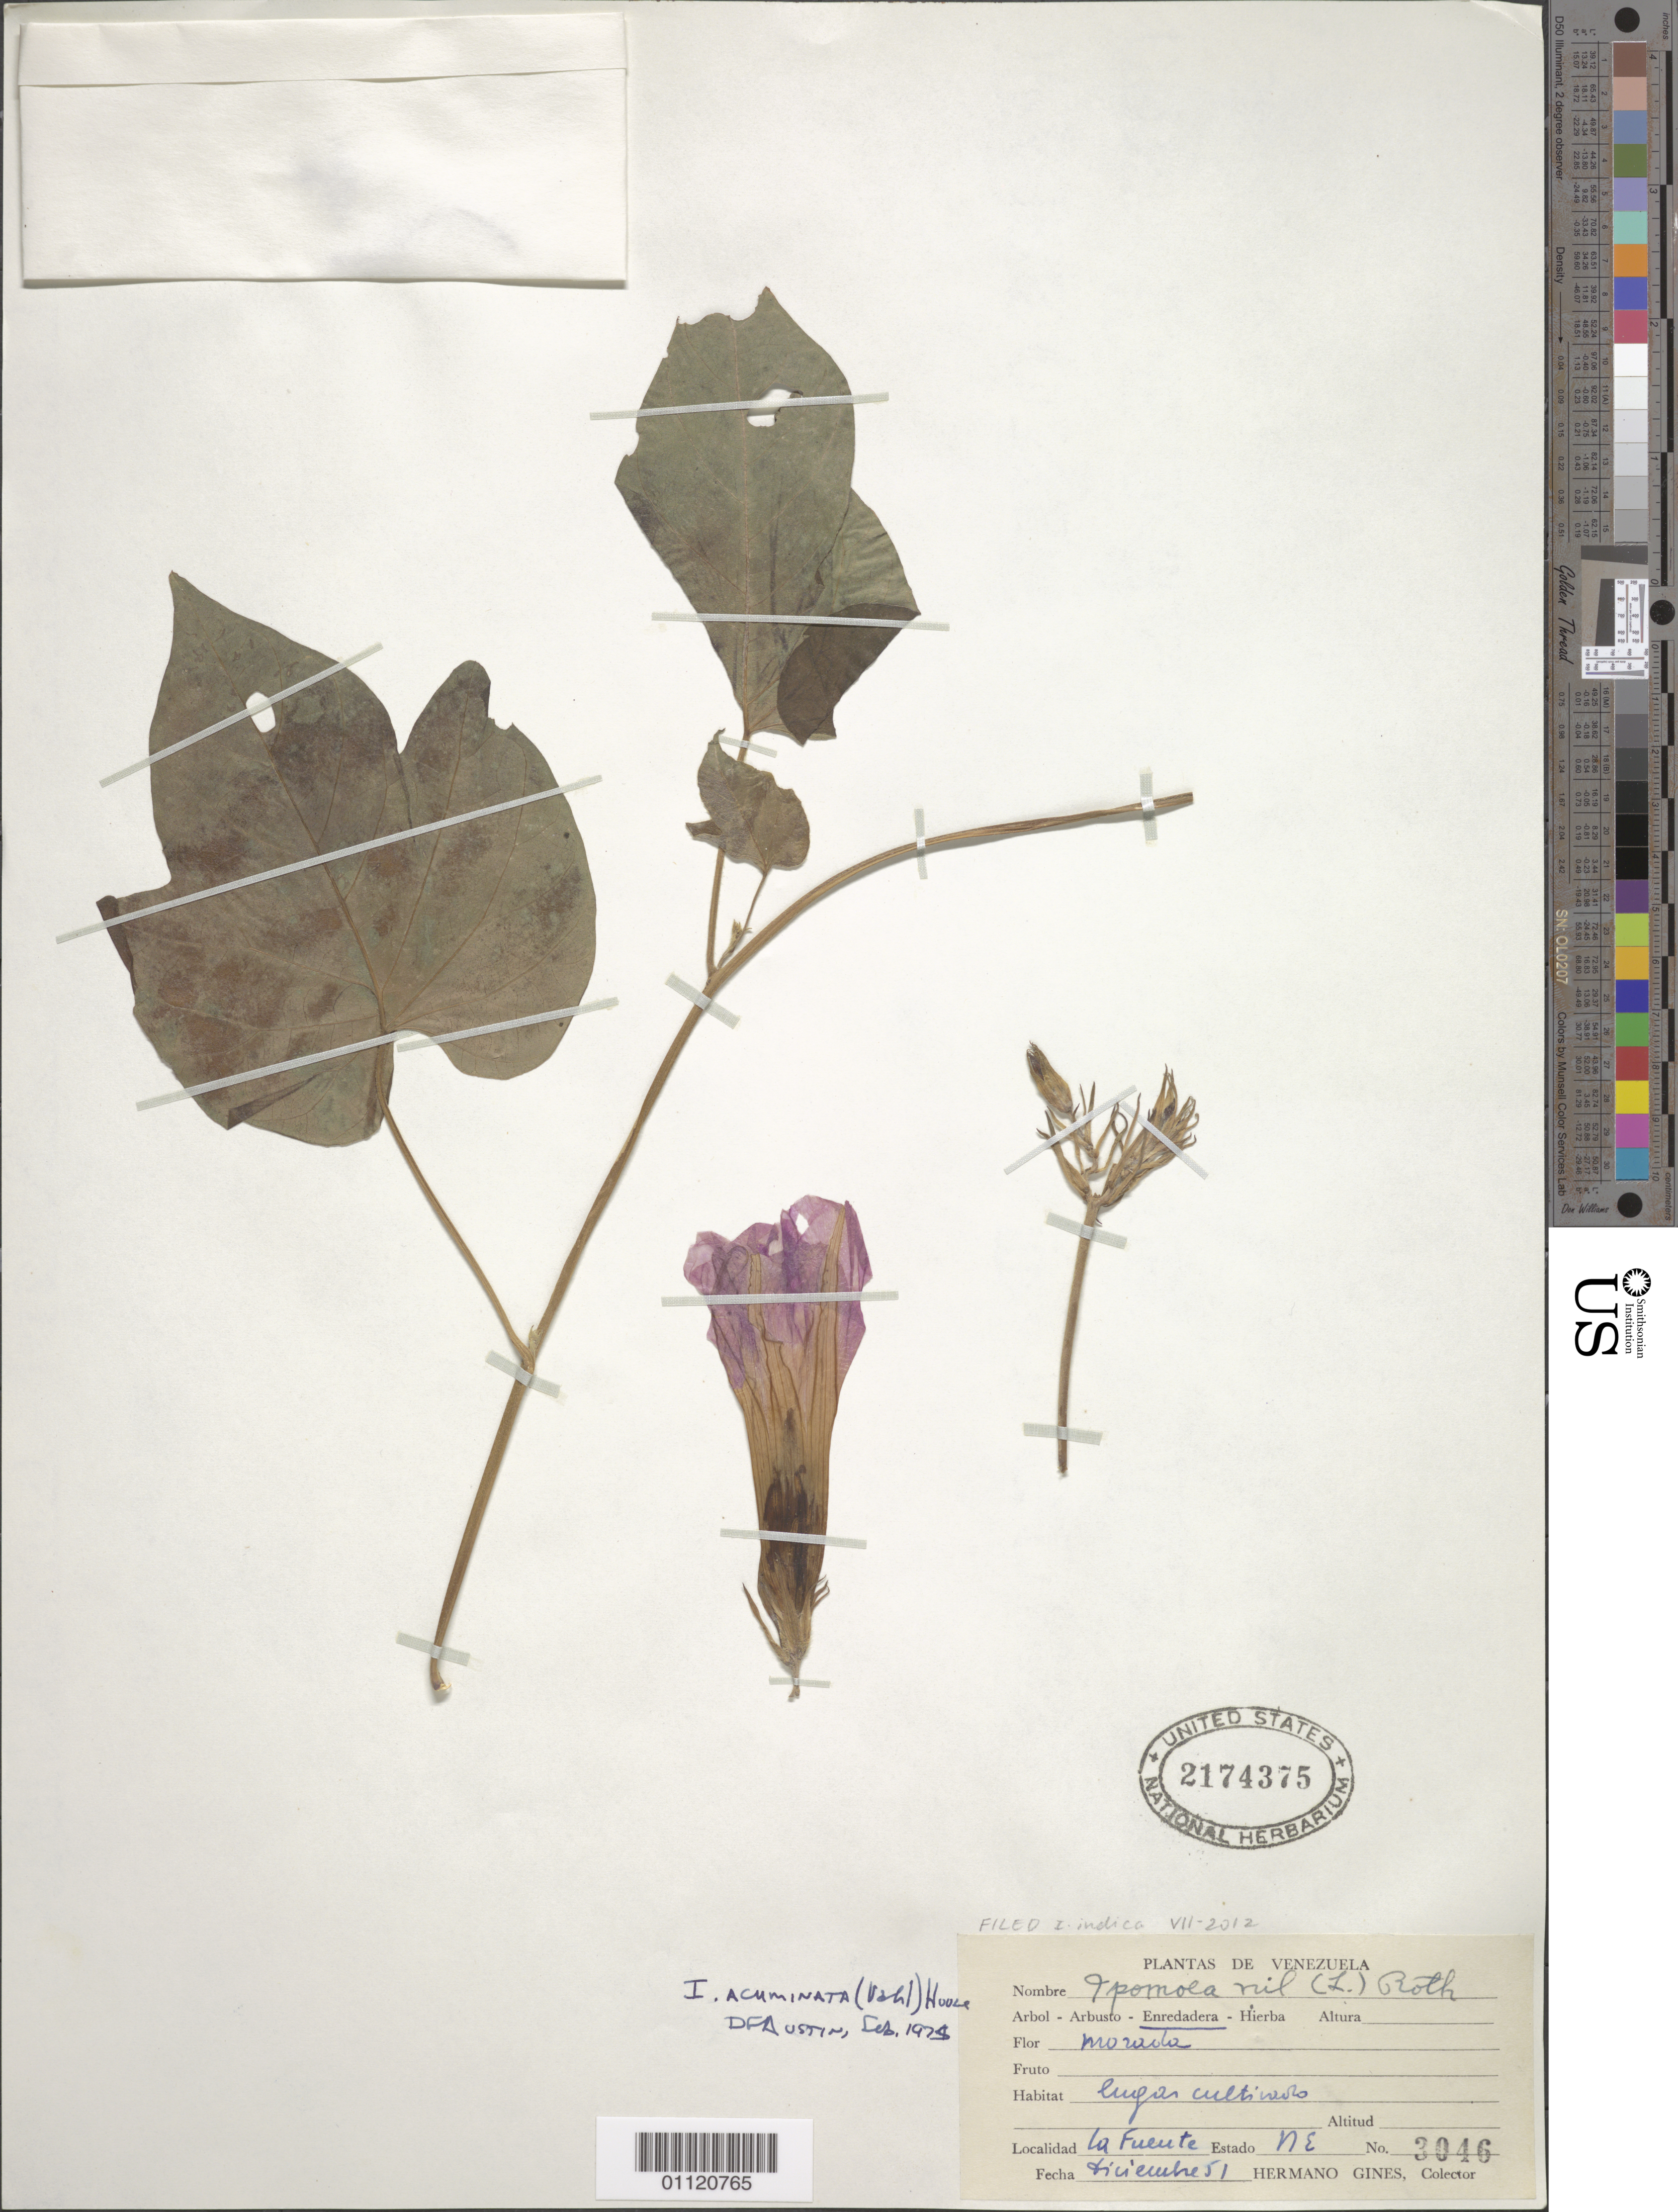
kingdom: Plantae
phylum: Tracheophyta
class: Magnoliopsida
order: Solanales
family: Convolvulaceae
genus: Ipomoea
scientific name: Ipomoea indica var. acuminata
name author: (Vahl) Fosberg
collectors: Bro. Gines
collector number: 3046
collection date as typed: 01 Dec 1951 to 31 Dec 1951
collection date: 1951-12-01/1951-12-31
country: Venezuela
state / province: Nueva Esparta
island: Margarita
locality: La Fuente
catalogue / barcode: US 2174375